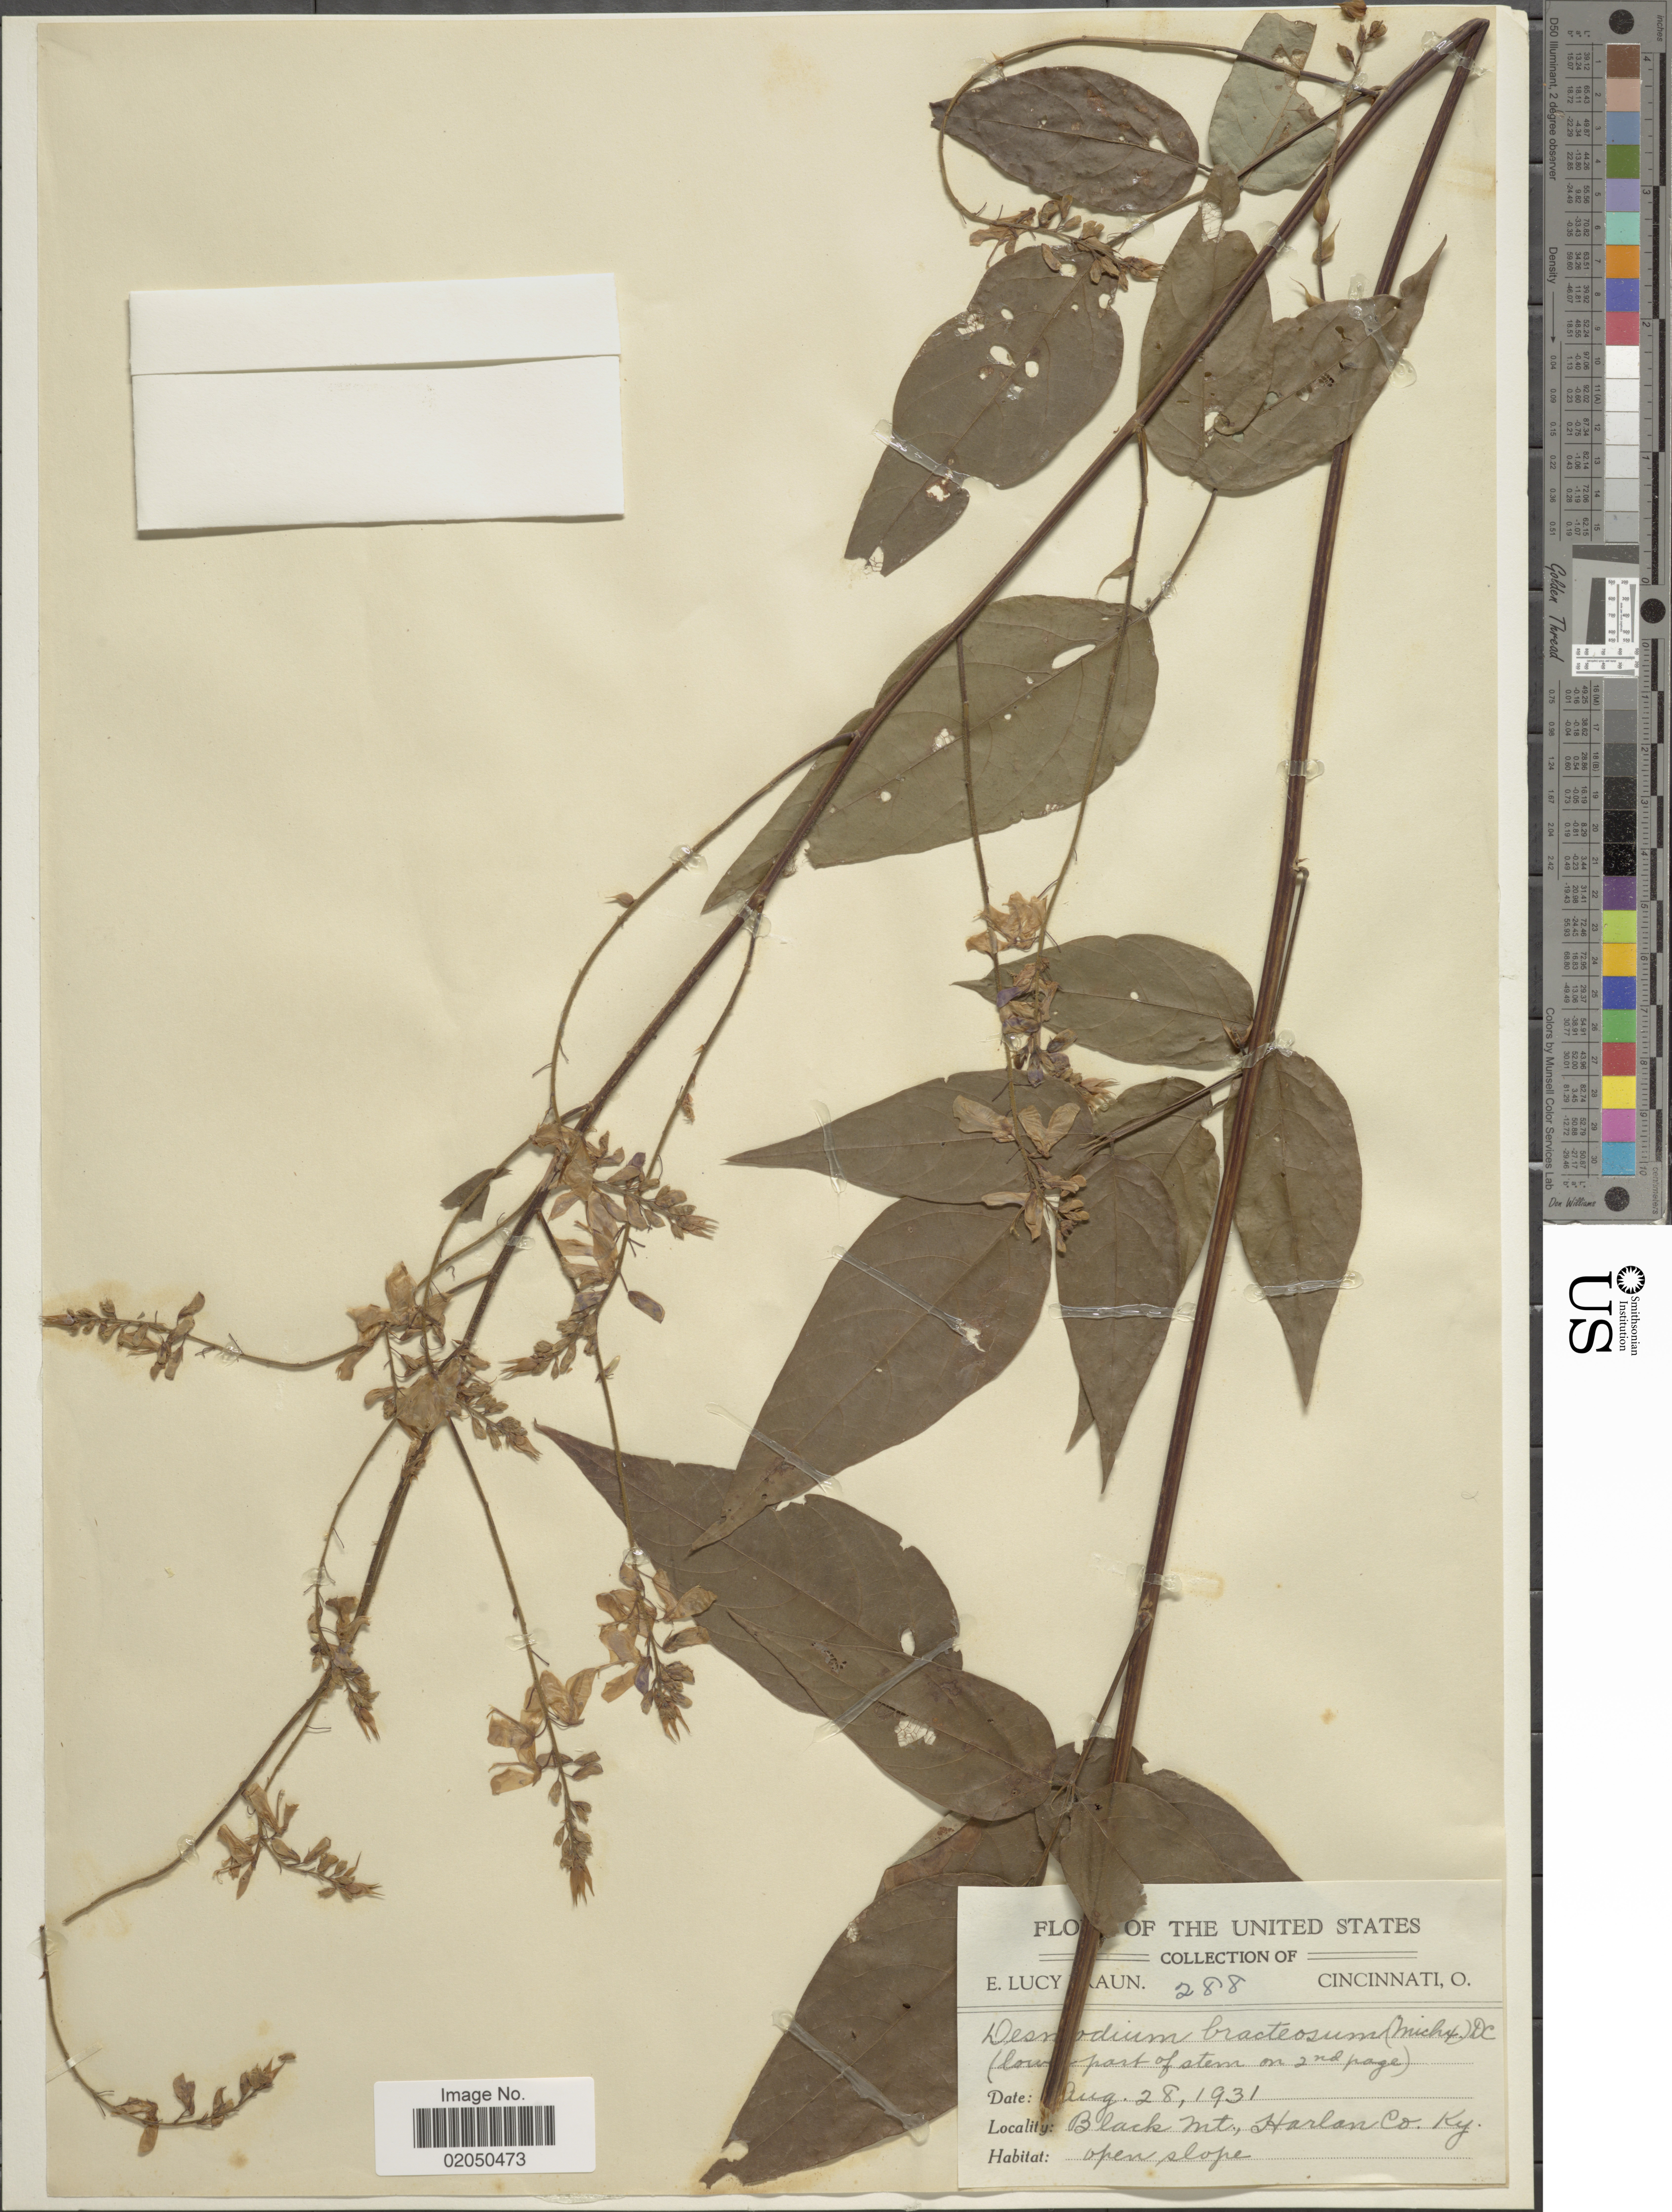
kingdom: Plantae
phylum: Tracheophyta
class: Magnoliopsida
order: Fabales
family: Fabaceae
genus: Desmodium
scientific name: Desmodium cuspidatum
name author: (Muhl. ex Willd.) Loudon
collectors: E. L. Braun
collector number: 288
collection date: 1931-08-28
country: United States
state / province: Kentucky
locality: Black Mt. Harlon Co.